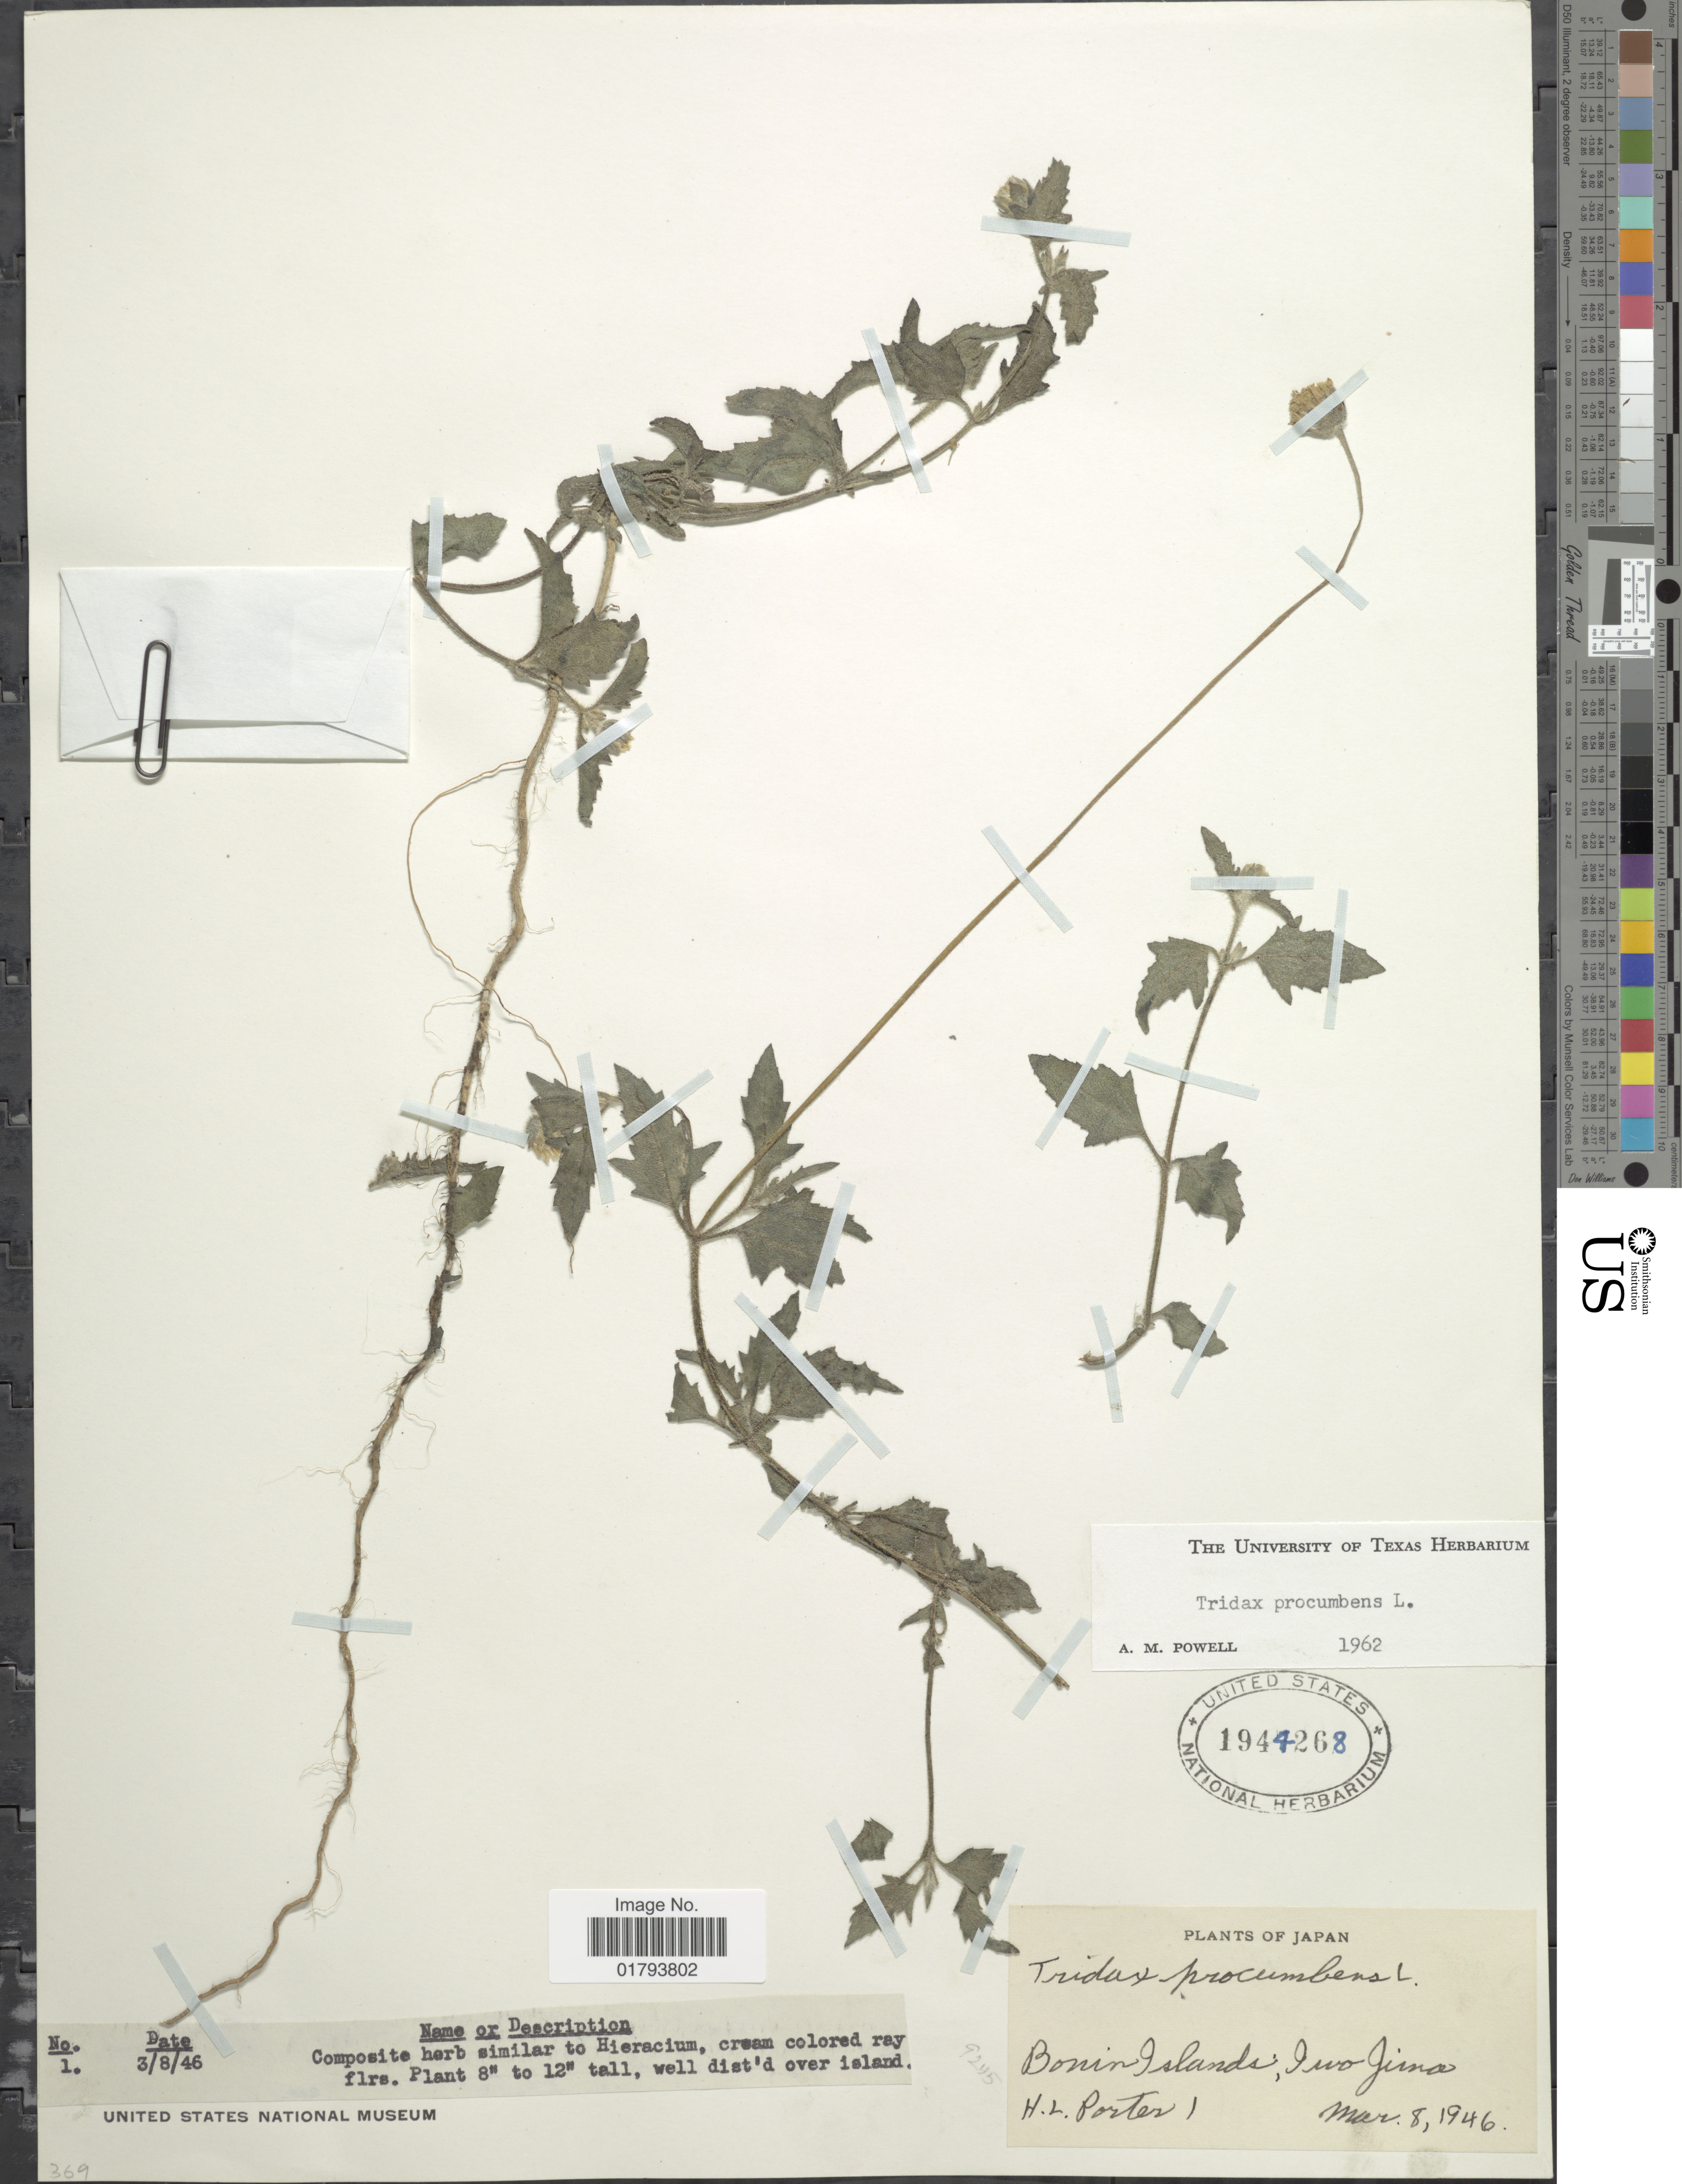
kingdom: Plantae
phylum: Tracheophyta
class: Magnoliopsida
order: Asterales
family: Asteraceae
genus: Tridax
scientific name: Tridax procumbens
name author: L.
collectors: H. L. Porter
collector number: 1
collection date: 1946-03-08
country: Japan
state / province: Tokyo, Federal City of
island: Bonin Islands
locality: Bonin Islands, Iwo Jima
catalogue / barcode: US 1944268